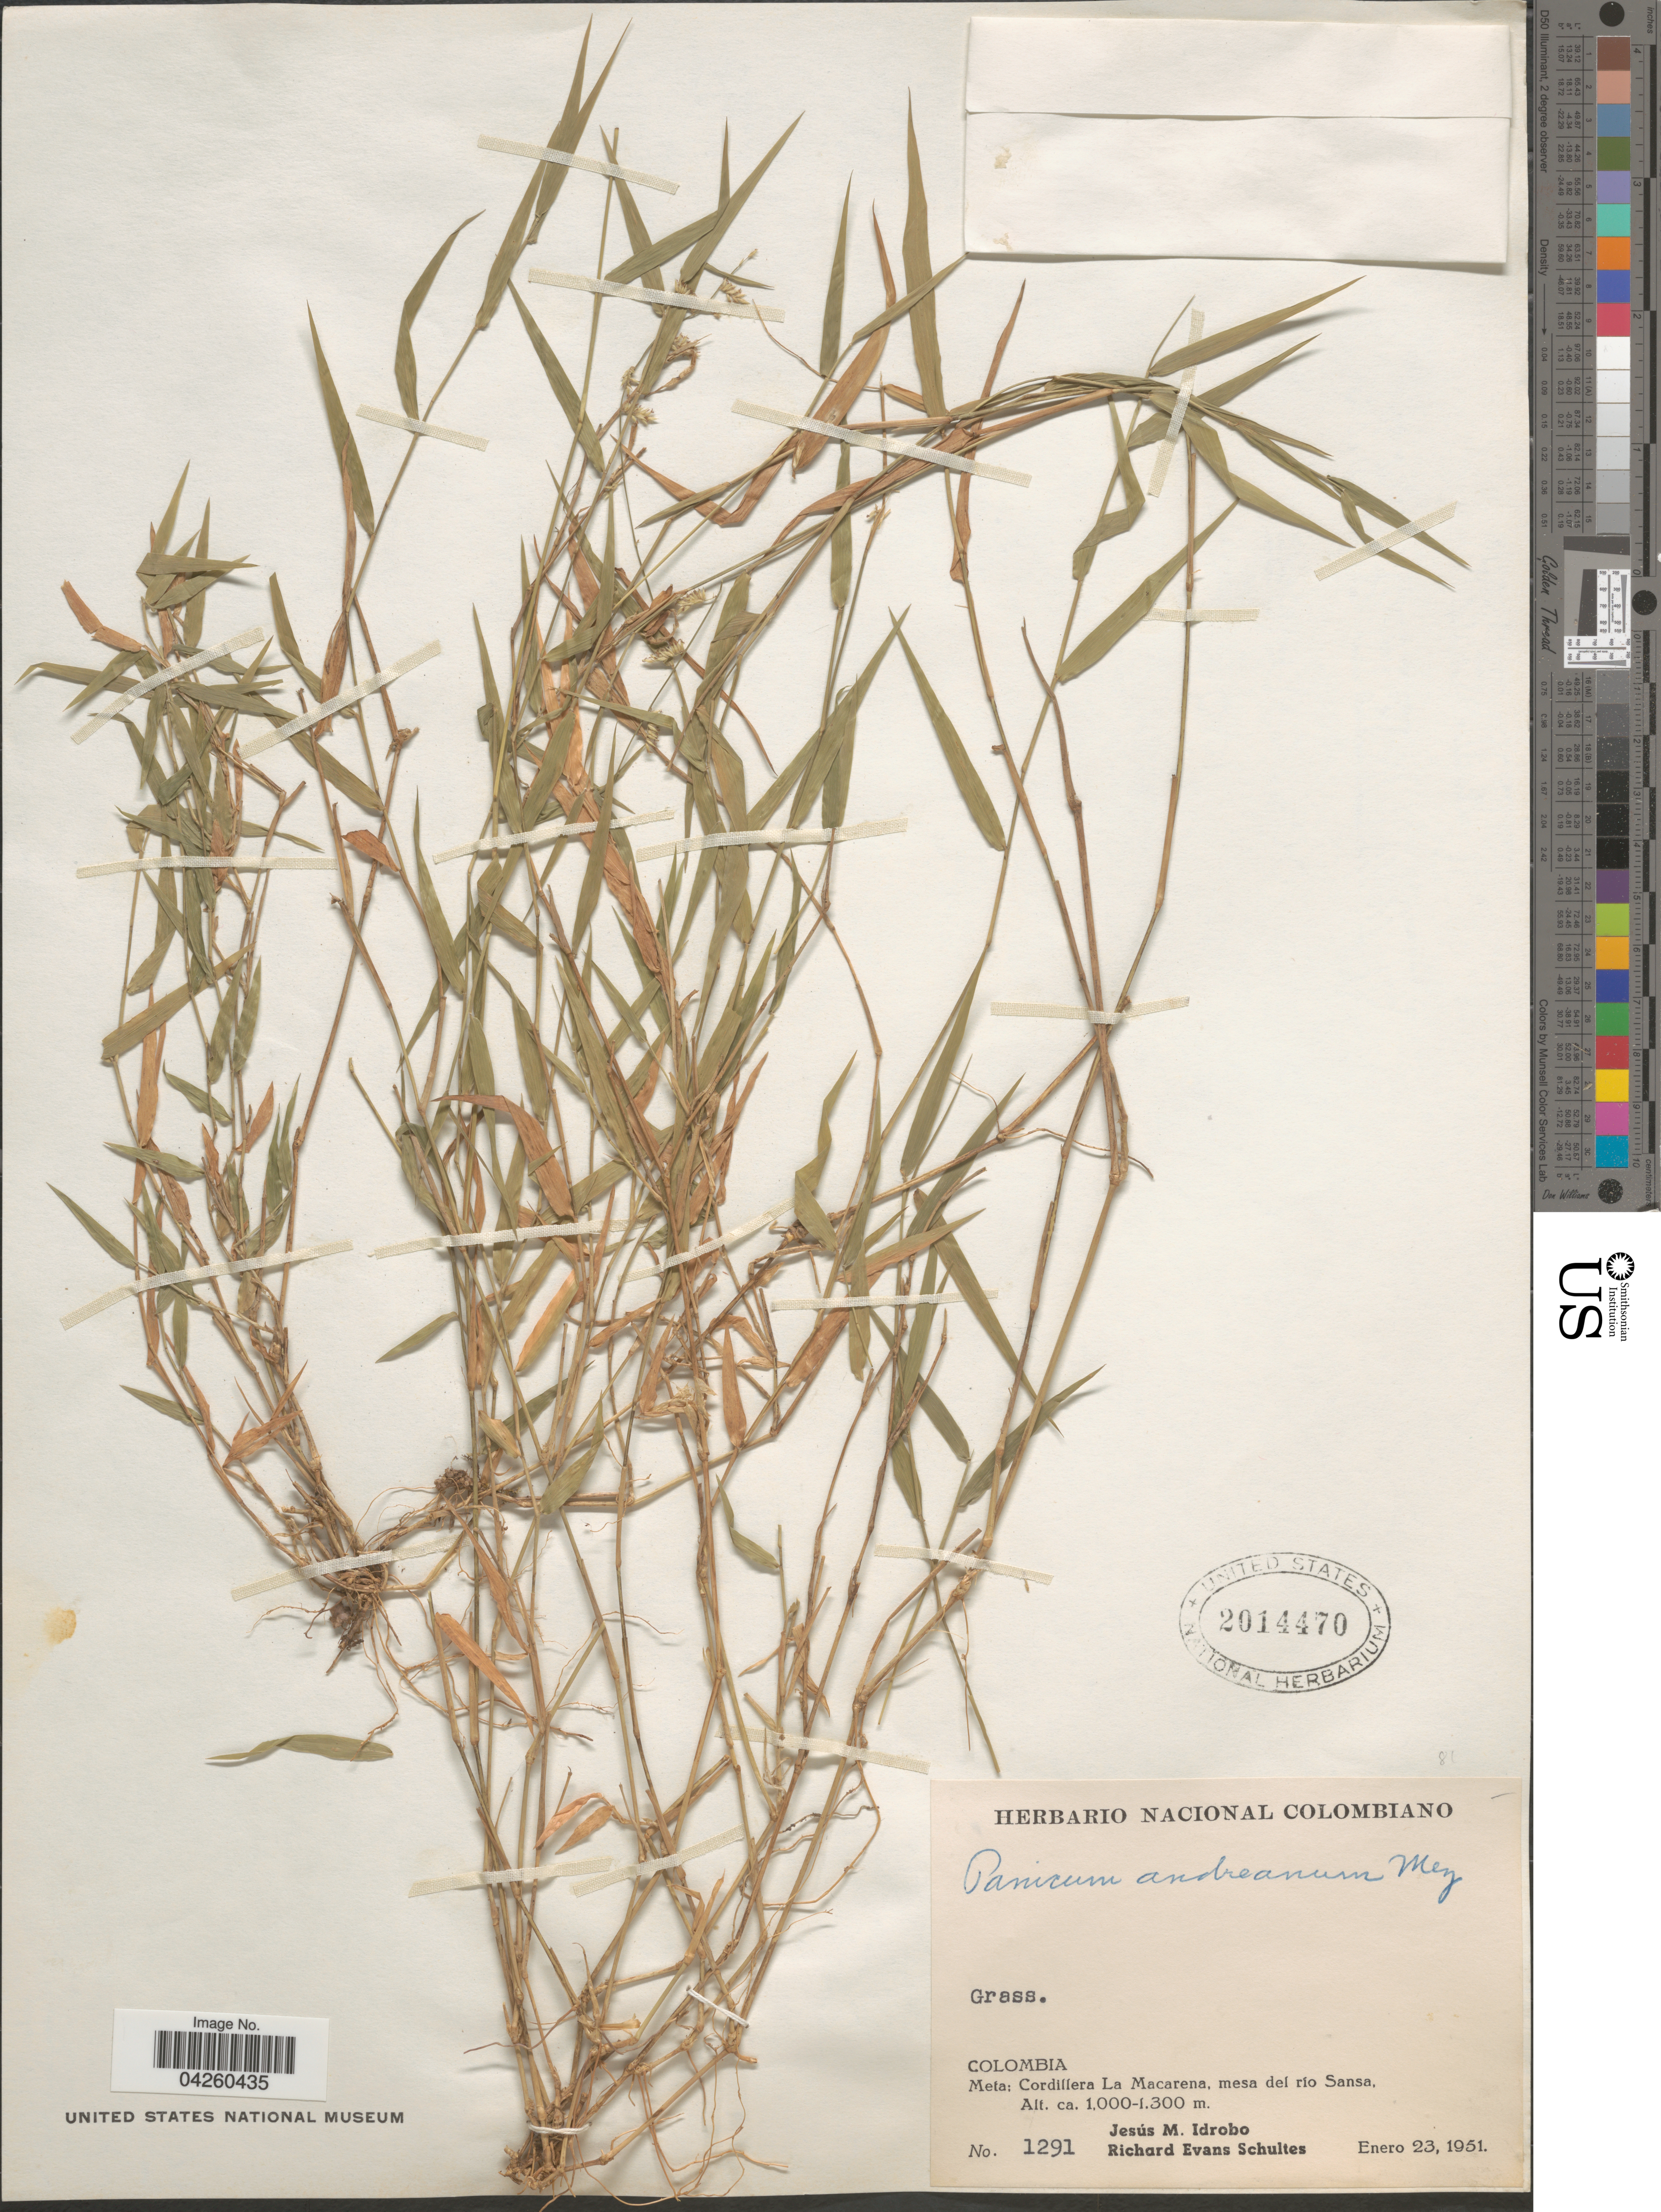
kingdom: Plantae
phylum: Tracheophyta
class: Liliopsida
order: Poales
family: Poaceae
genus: Ocellochloa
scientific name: Ocellochloa andreana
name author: (Mez) Zuloaga & Morrone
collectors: J. M. Idrobo & R. E. Schultes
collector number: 1291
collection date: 1951-01-23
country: Colombia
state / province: Meta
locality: Meta: Cordillera La Macarena, mesa del río Sansa.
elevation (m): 1000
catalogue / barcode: US 2014470